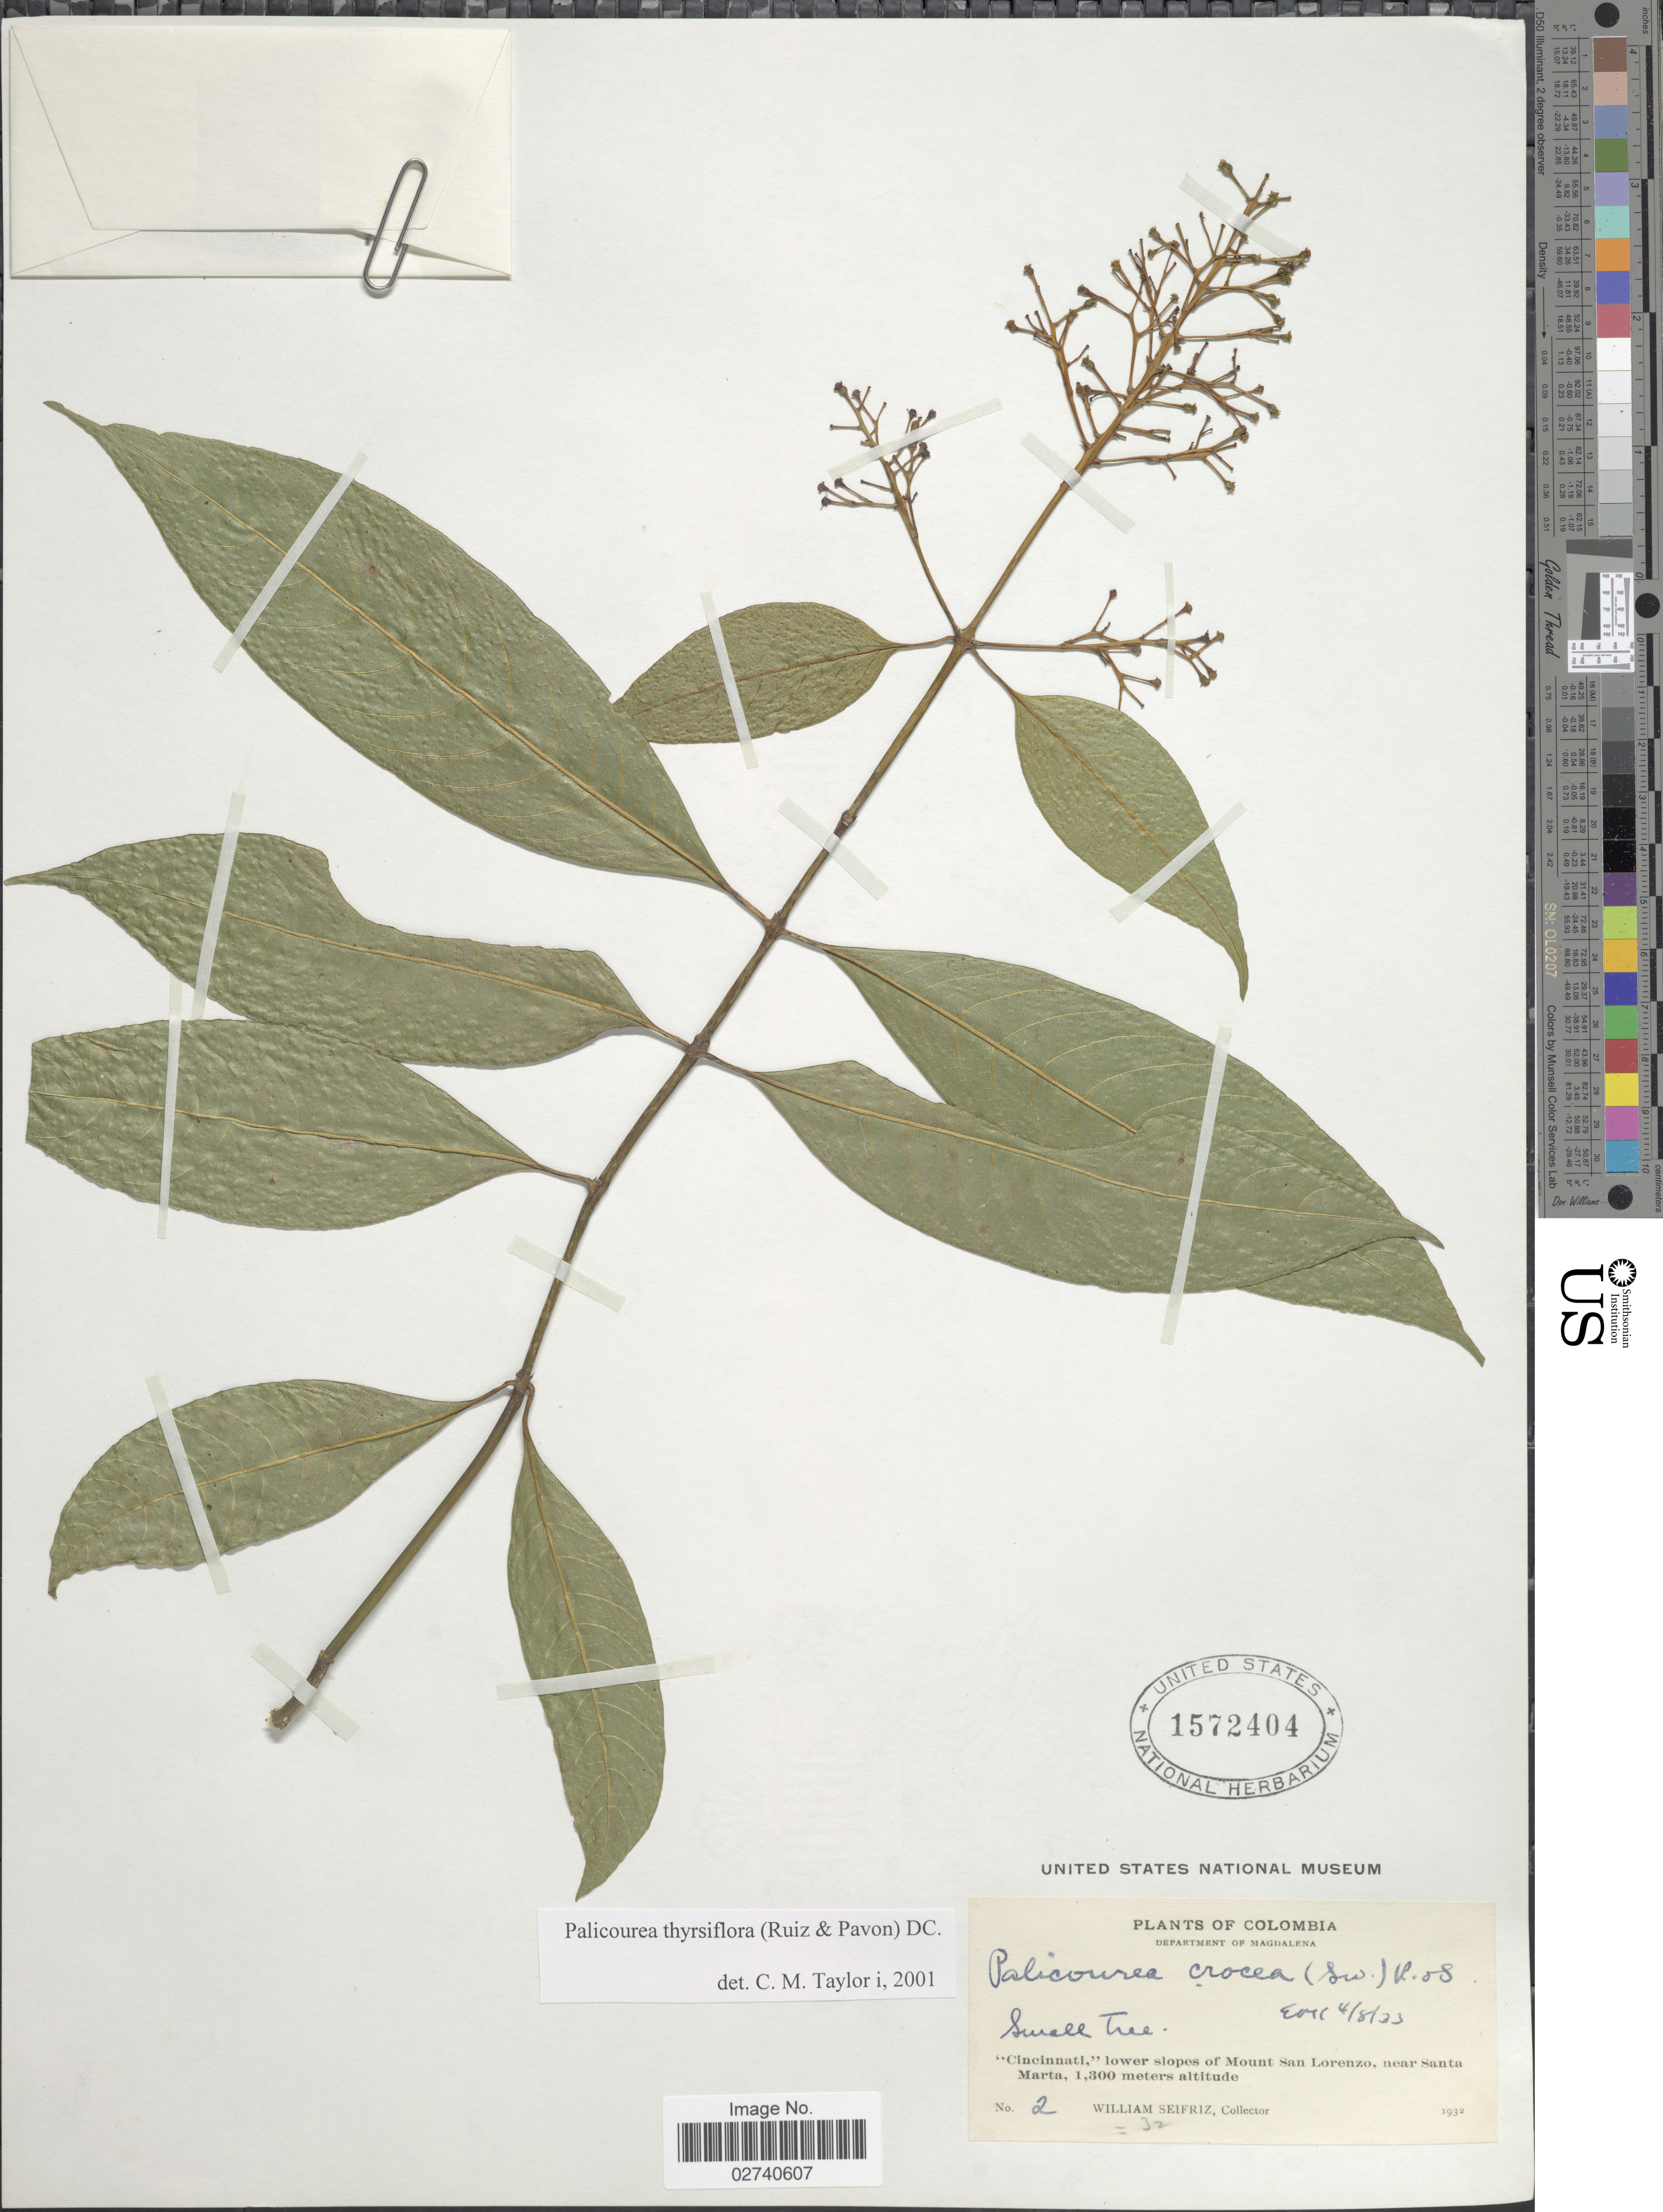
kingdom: Plantae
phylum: Tracheophyta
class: Magnoliopsida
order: Gentianales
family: Rubiaceae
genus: Palicourea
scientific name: Palicourea thyrsiflora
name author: (Ruiz & Pav.) DC.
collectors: W. Seifriz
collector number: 2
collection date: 1932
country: Colombia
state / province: Magdalena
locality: Cincinnati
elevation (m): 1300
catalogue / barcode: US 1572404